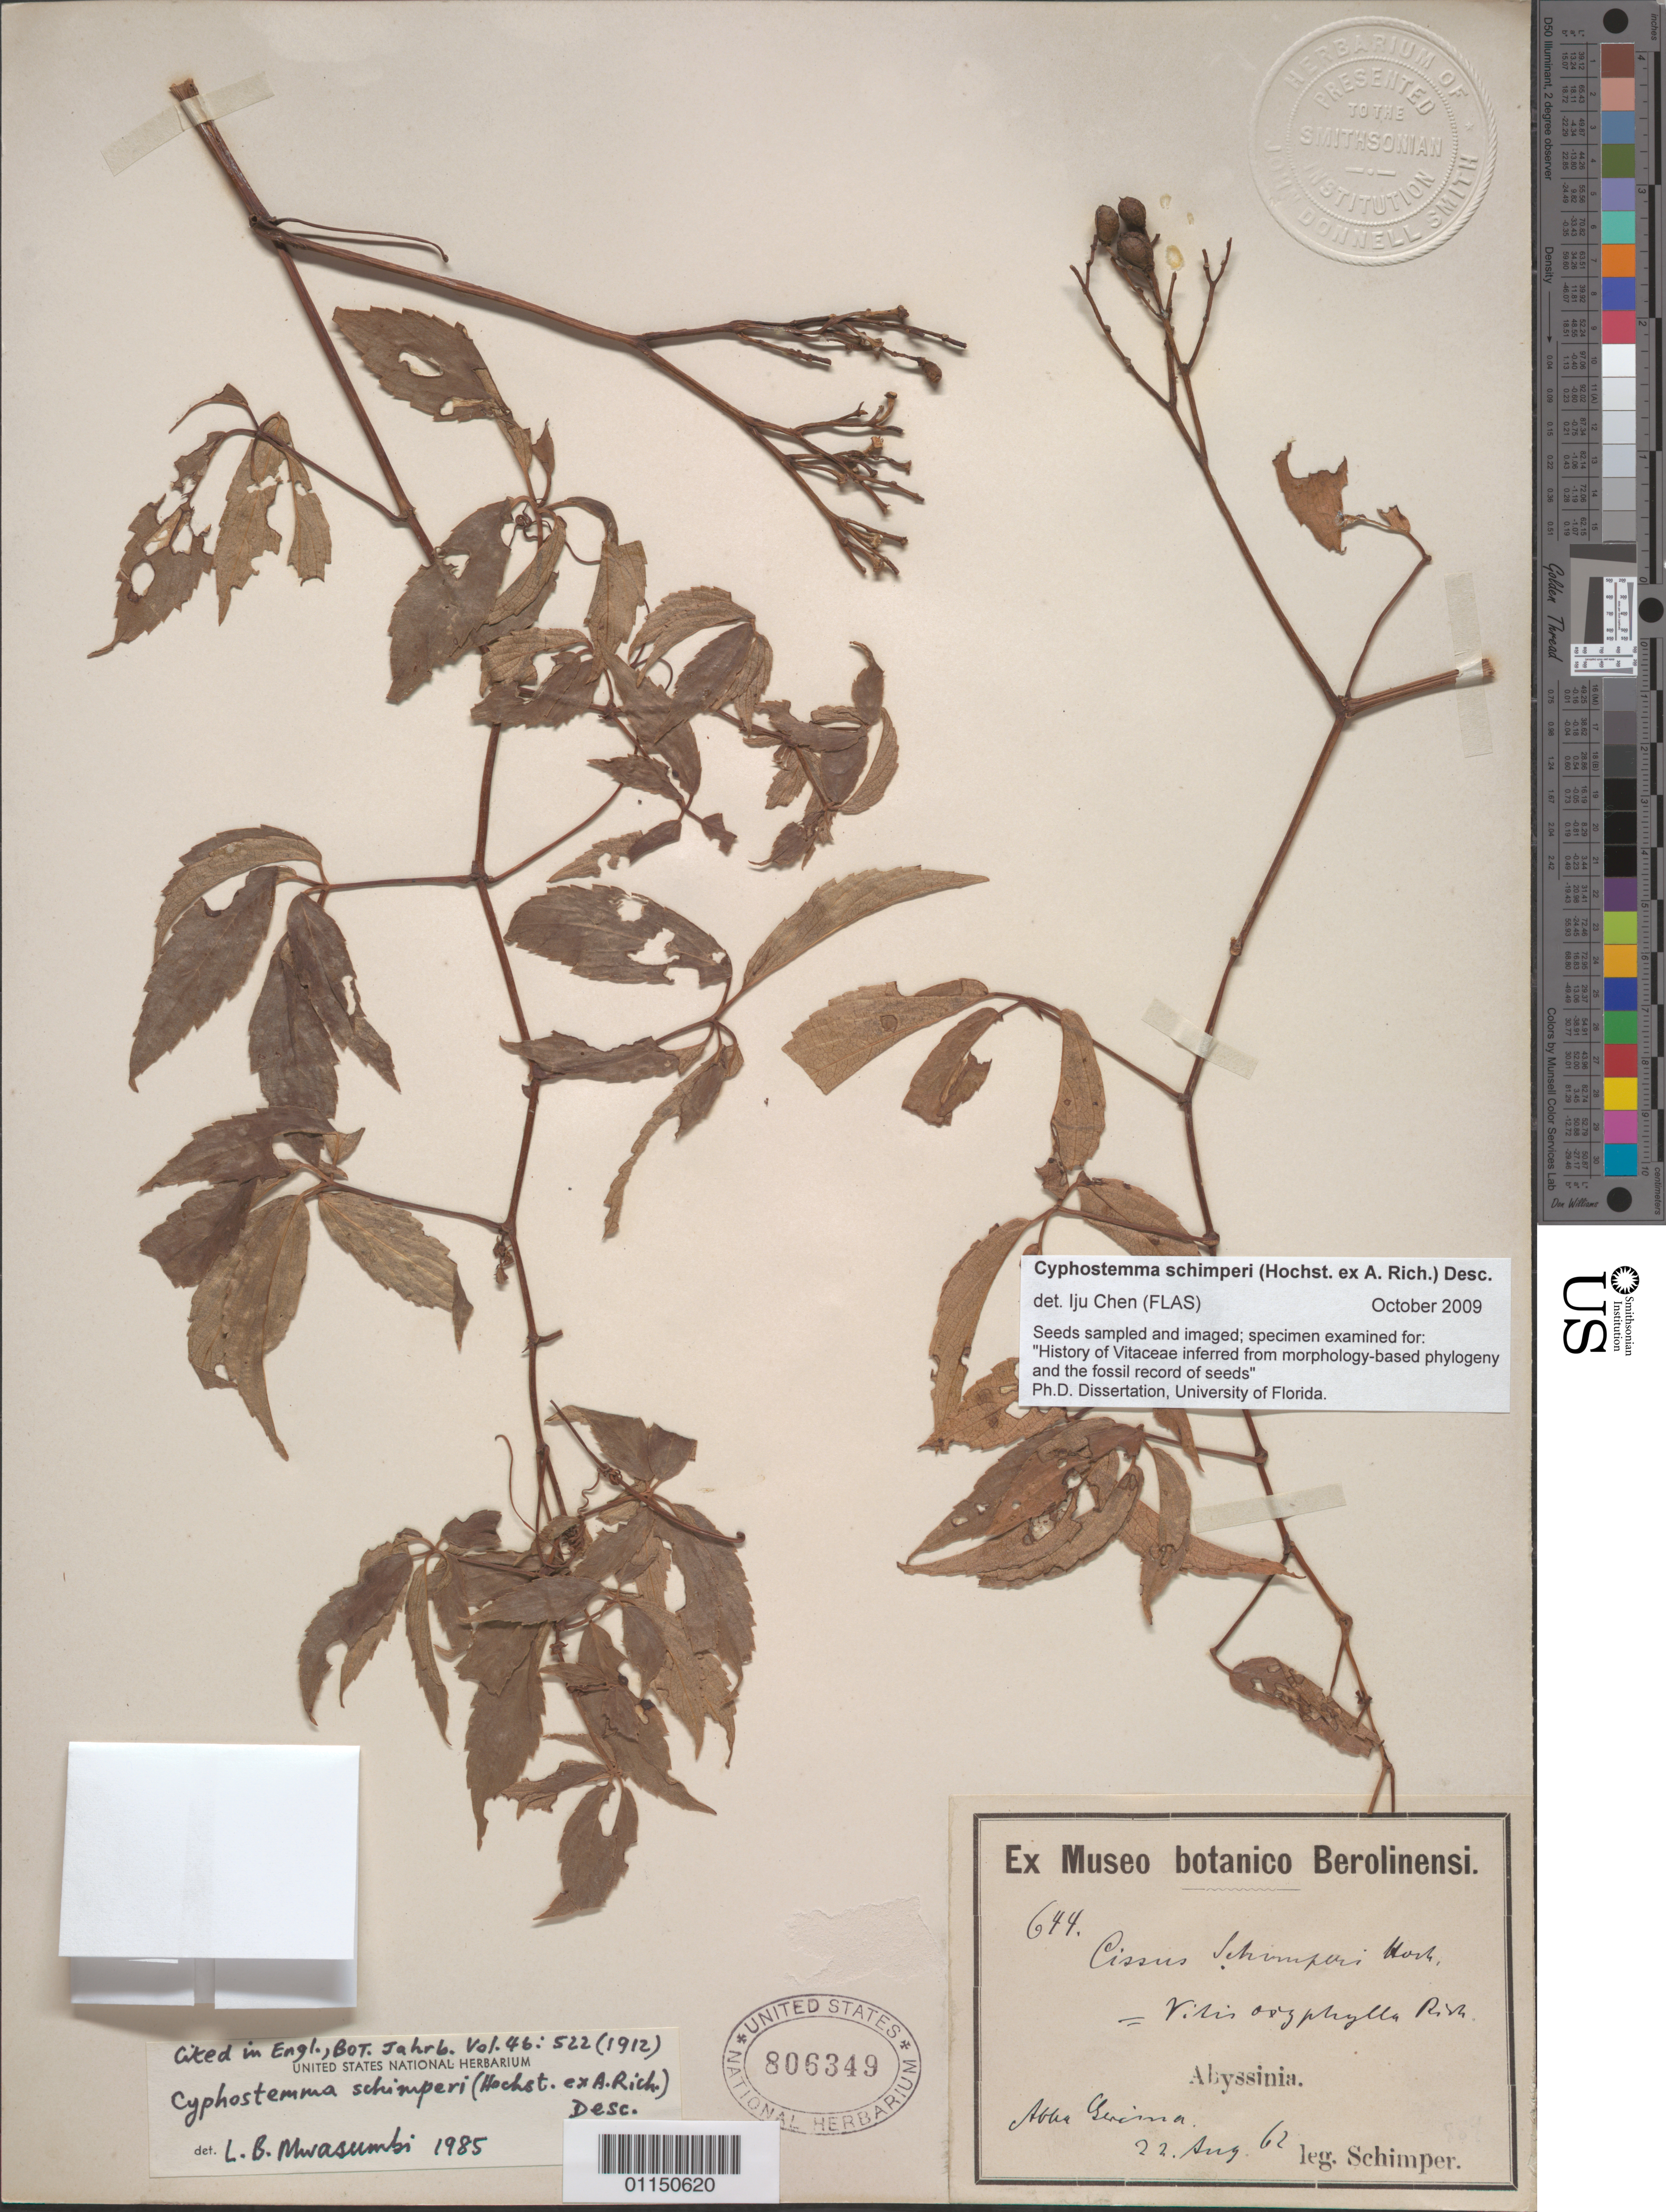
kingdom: Plantae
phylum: Tracheophyta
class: Magnoliopsida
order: Vitales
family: Vitaceae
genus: Cyphostemma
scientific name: Cyphostemma schimperi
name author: (Hochst. ex A. Rich.) Desc.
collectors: -. Schimper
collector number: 644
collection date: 1862-08-22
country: Ethiopia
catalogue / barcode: US 806349